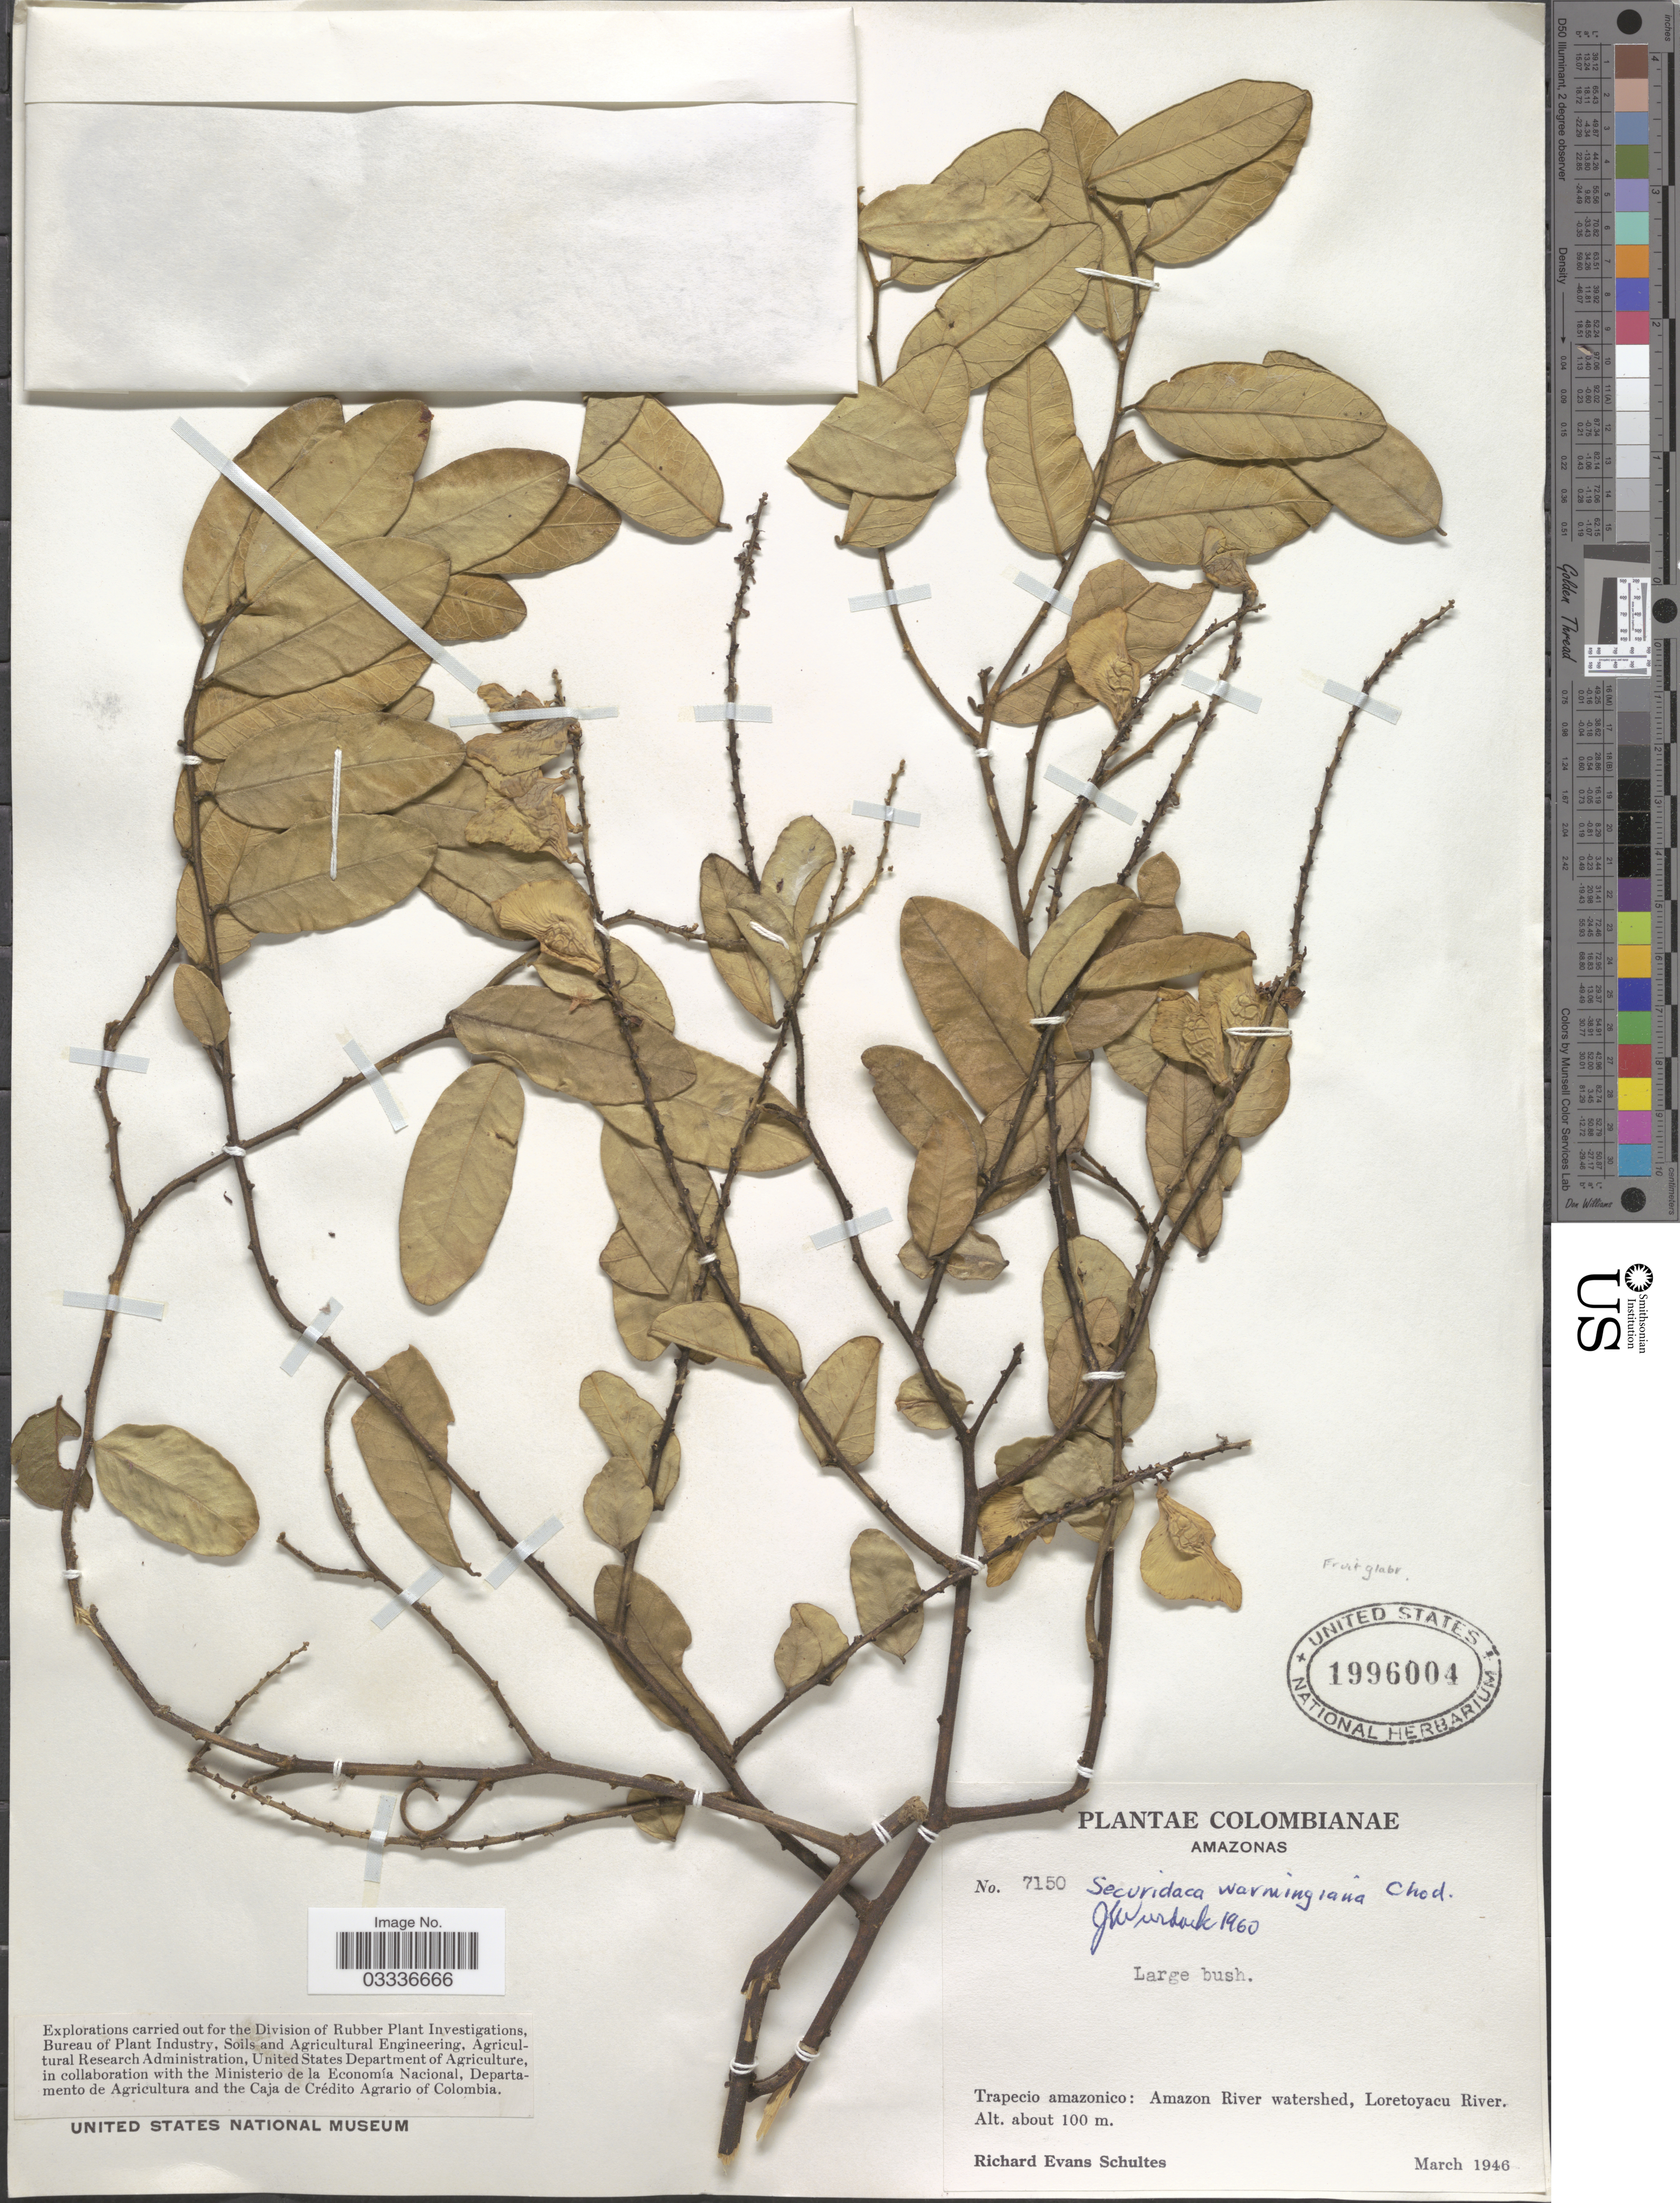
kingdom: Plantae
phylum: Tracheophyta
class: Magnoliopsida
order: Fabales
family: Polygalaceae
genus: Securidaca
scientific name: Securidaca warmingiana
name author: Chodat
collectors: R. E. Schultes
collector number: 7150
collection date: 1946-03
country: Colombia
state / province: Amazônas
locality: Trapecio amazonico: Amazon River watershed, Loretoyacu River.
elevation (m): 100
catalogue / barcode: US 1996004